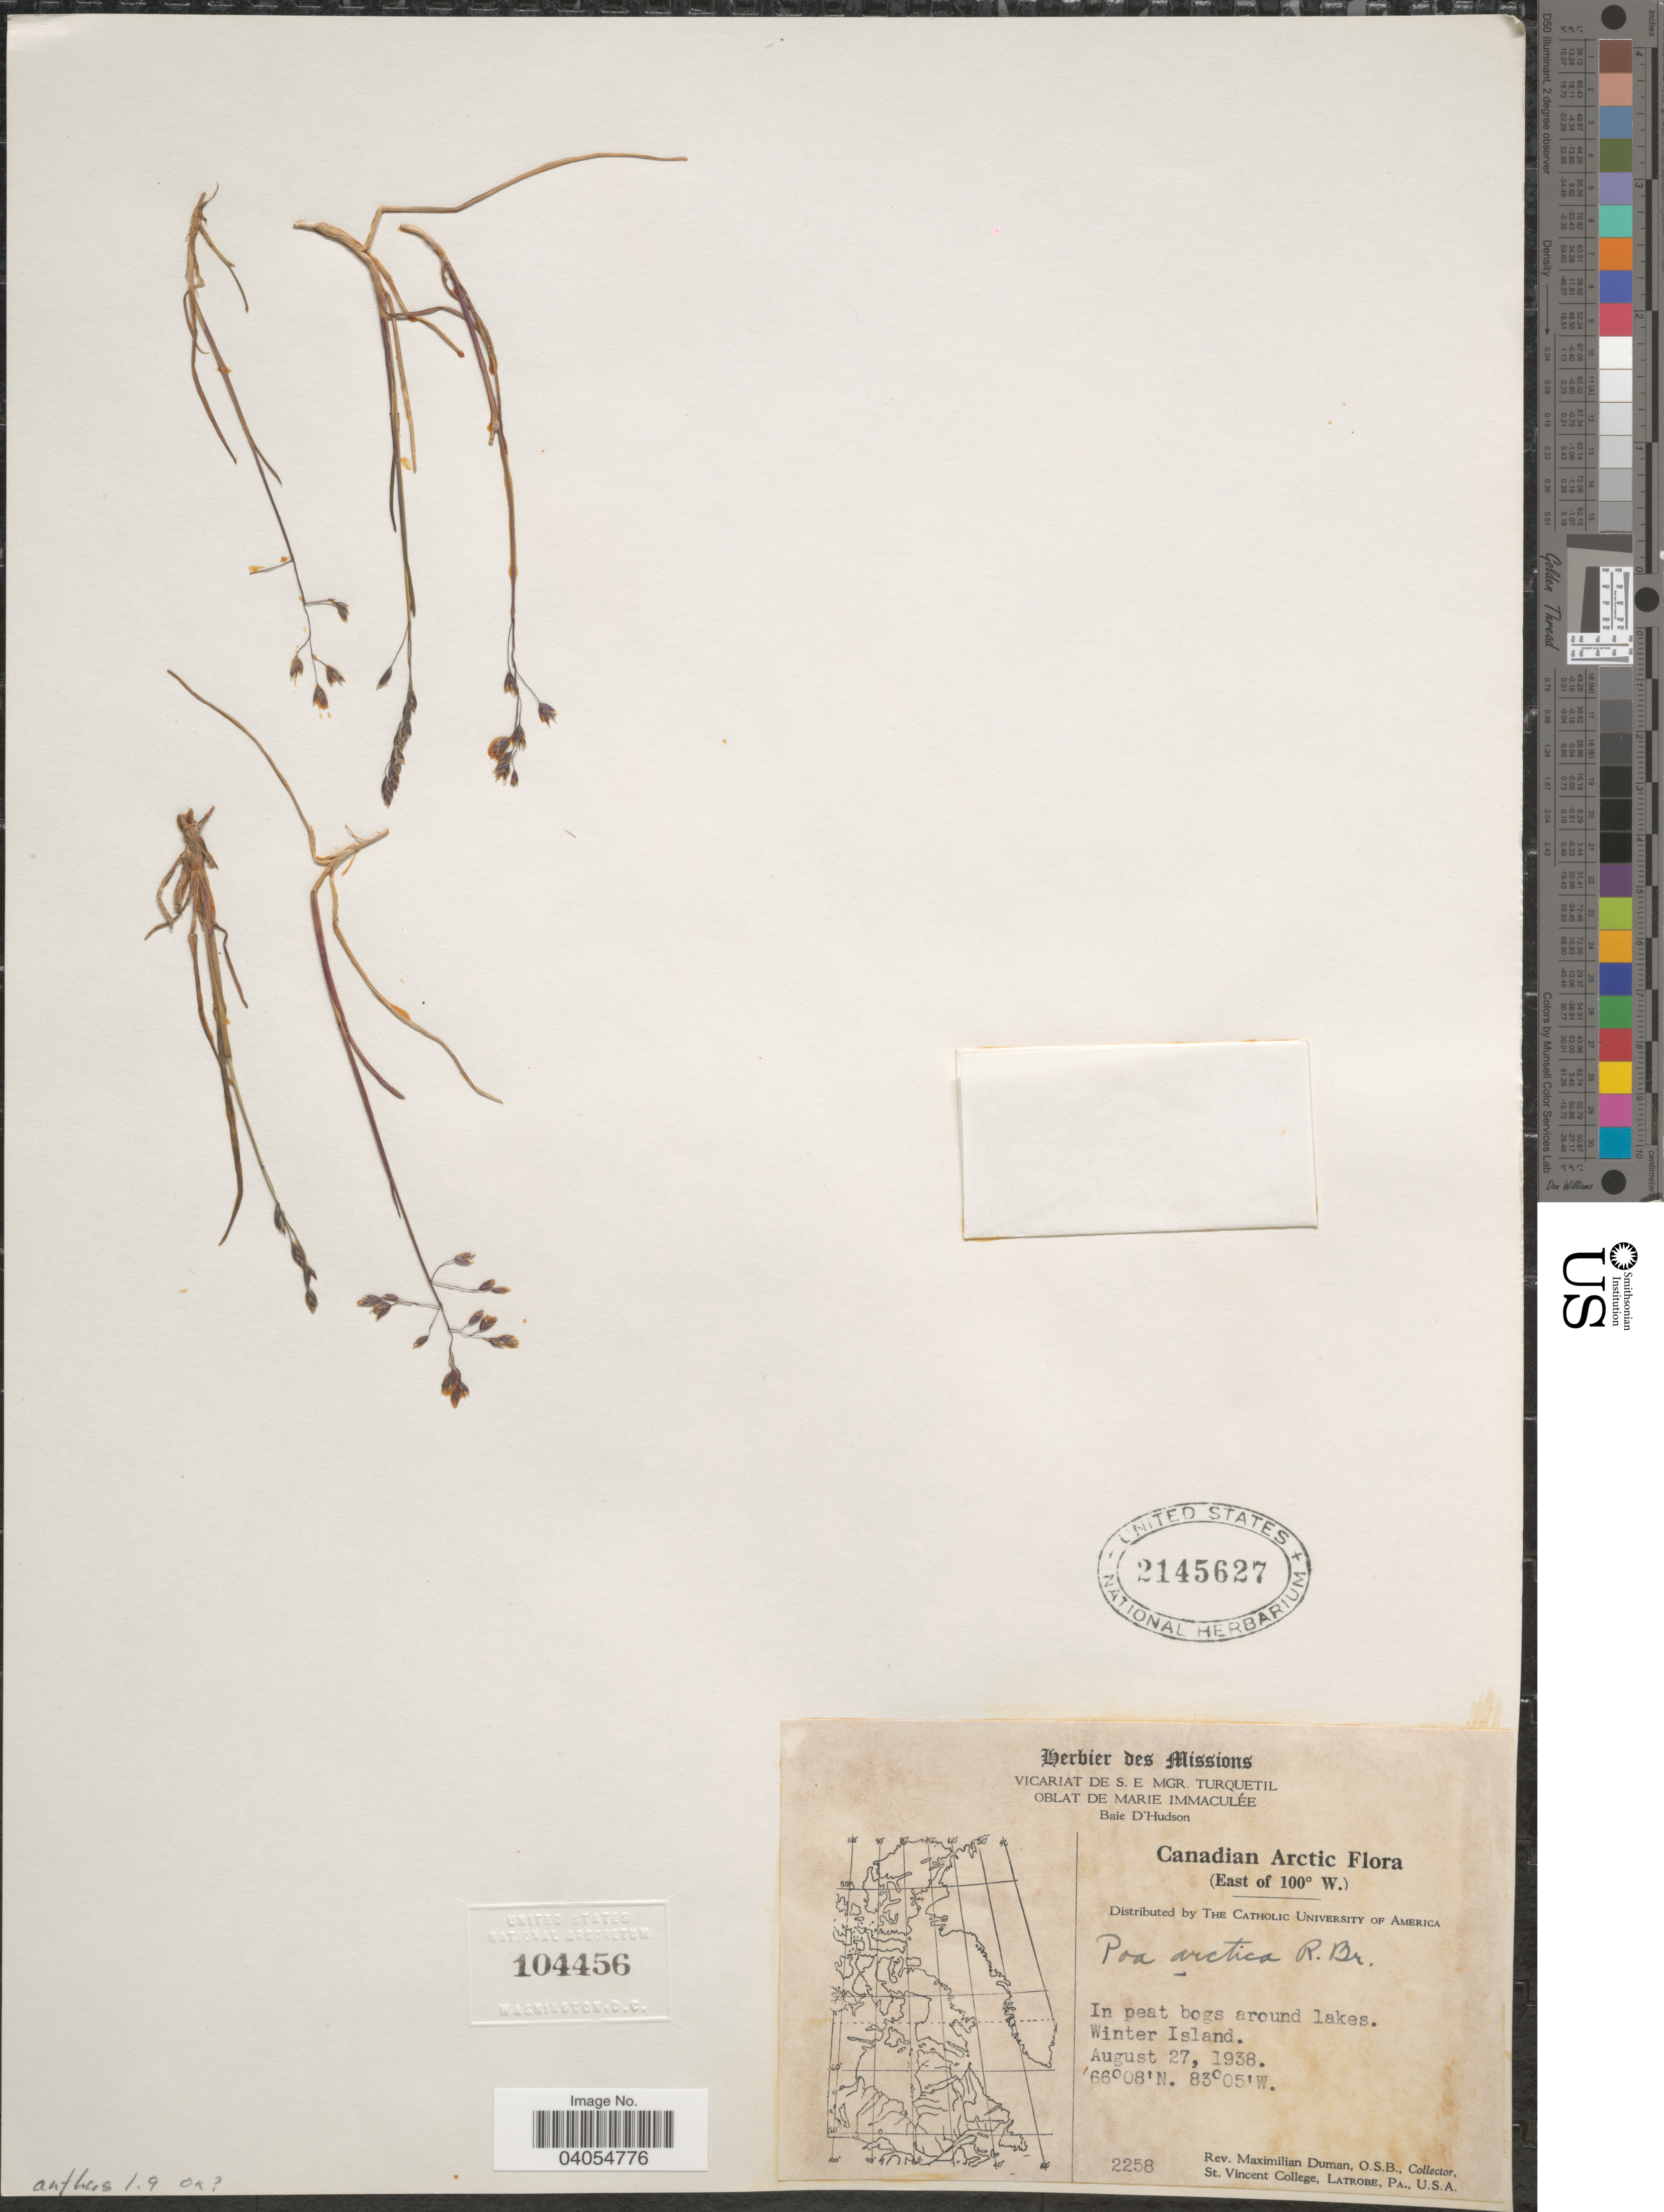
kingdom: Plantae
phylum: Tracheophyta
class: Liliopsida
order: Poales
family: Poaceae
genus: Poa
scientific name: Poa arctica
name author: R. Br.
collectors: M. Duman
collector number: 2258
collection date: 1938-08-27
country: Canada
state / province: Nunavut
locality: Canadian Arctic (East of 100° W). In peat bogs around lakes. Winter Island.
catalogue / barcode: US 2145627